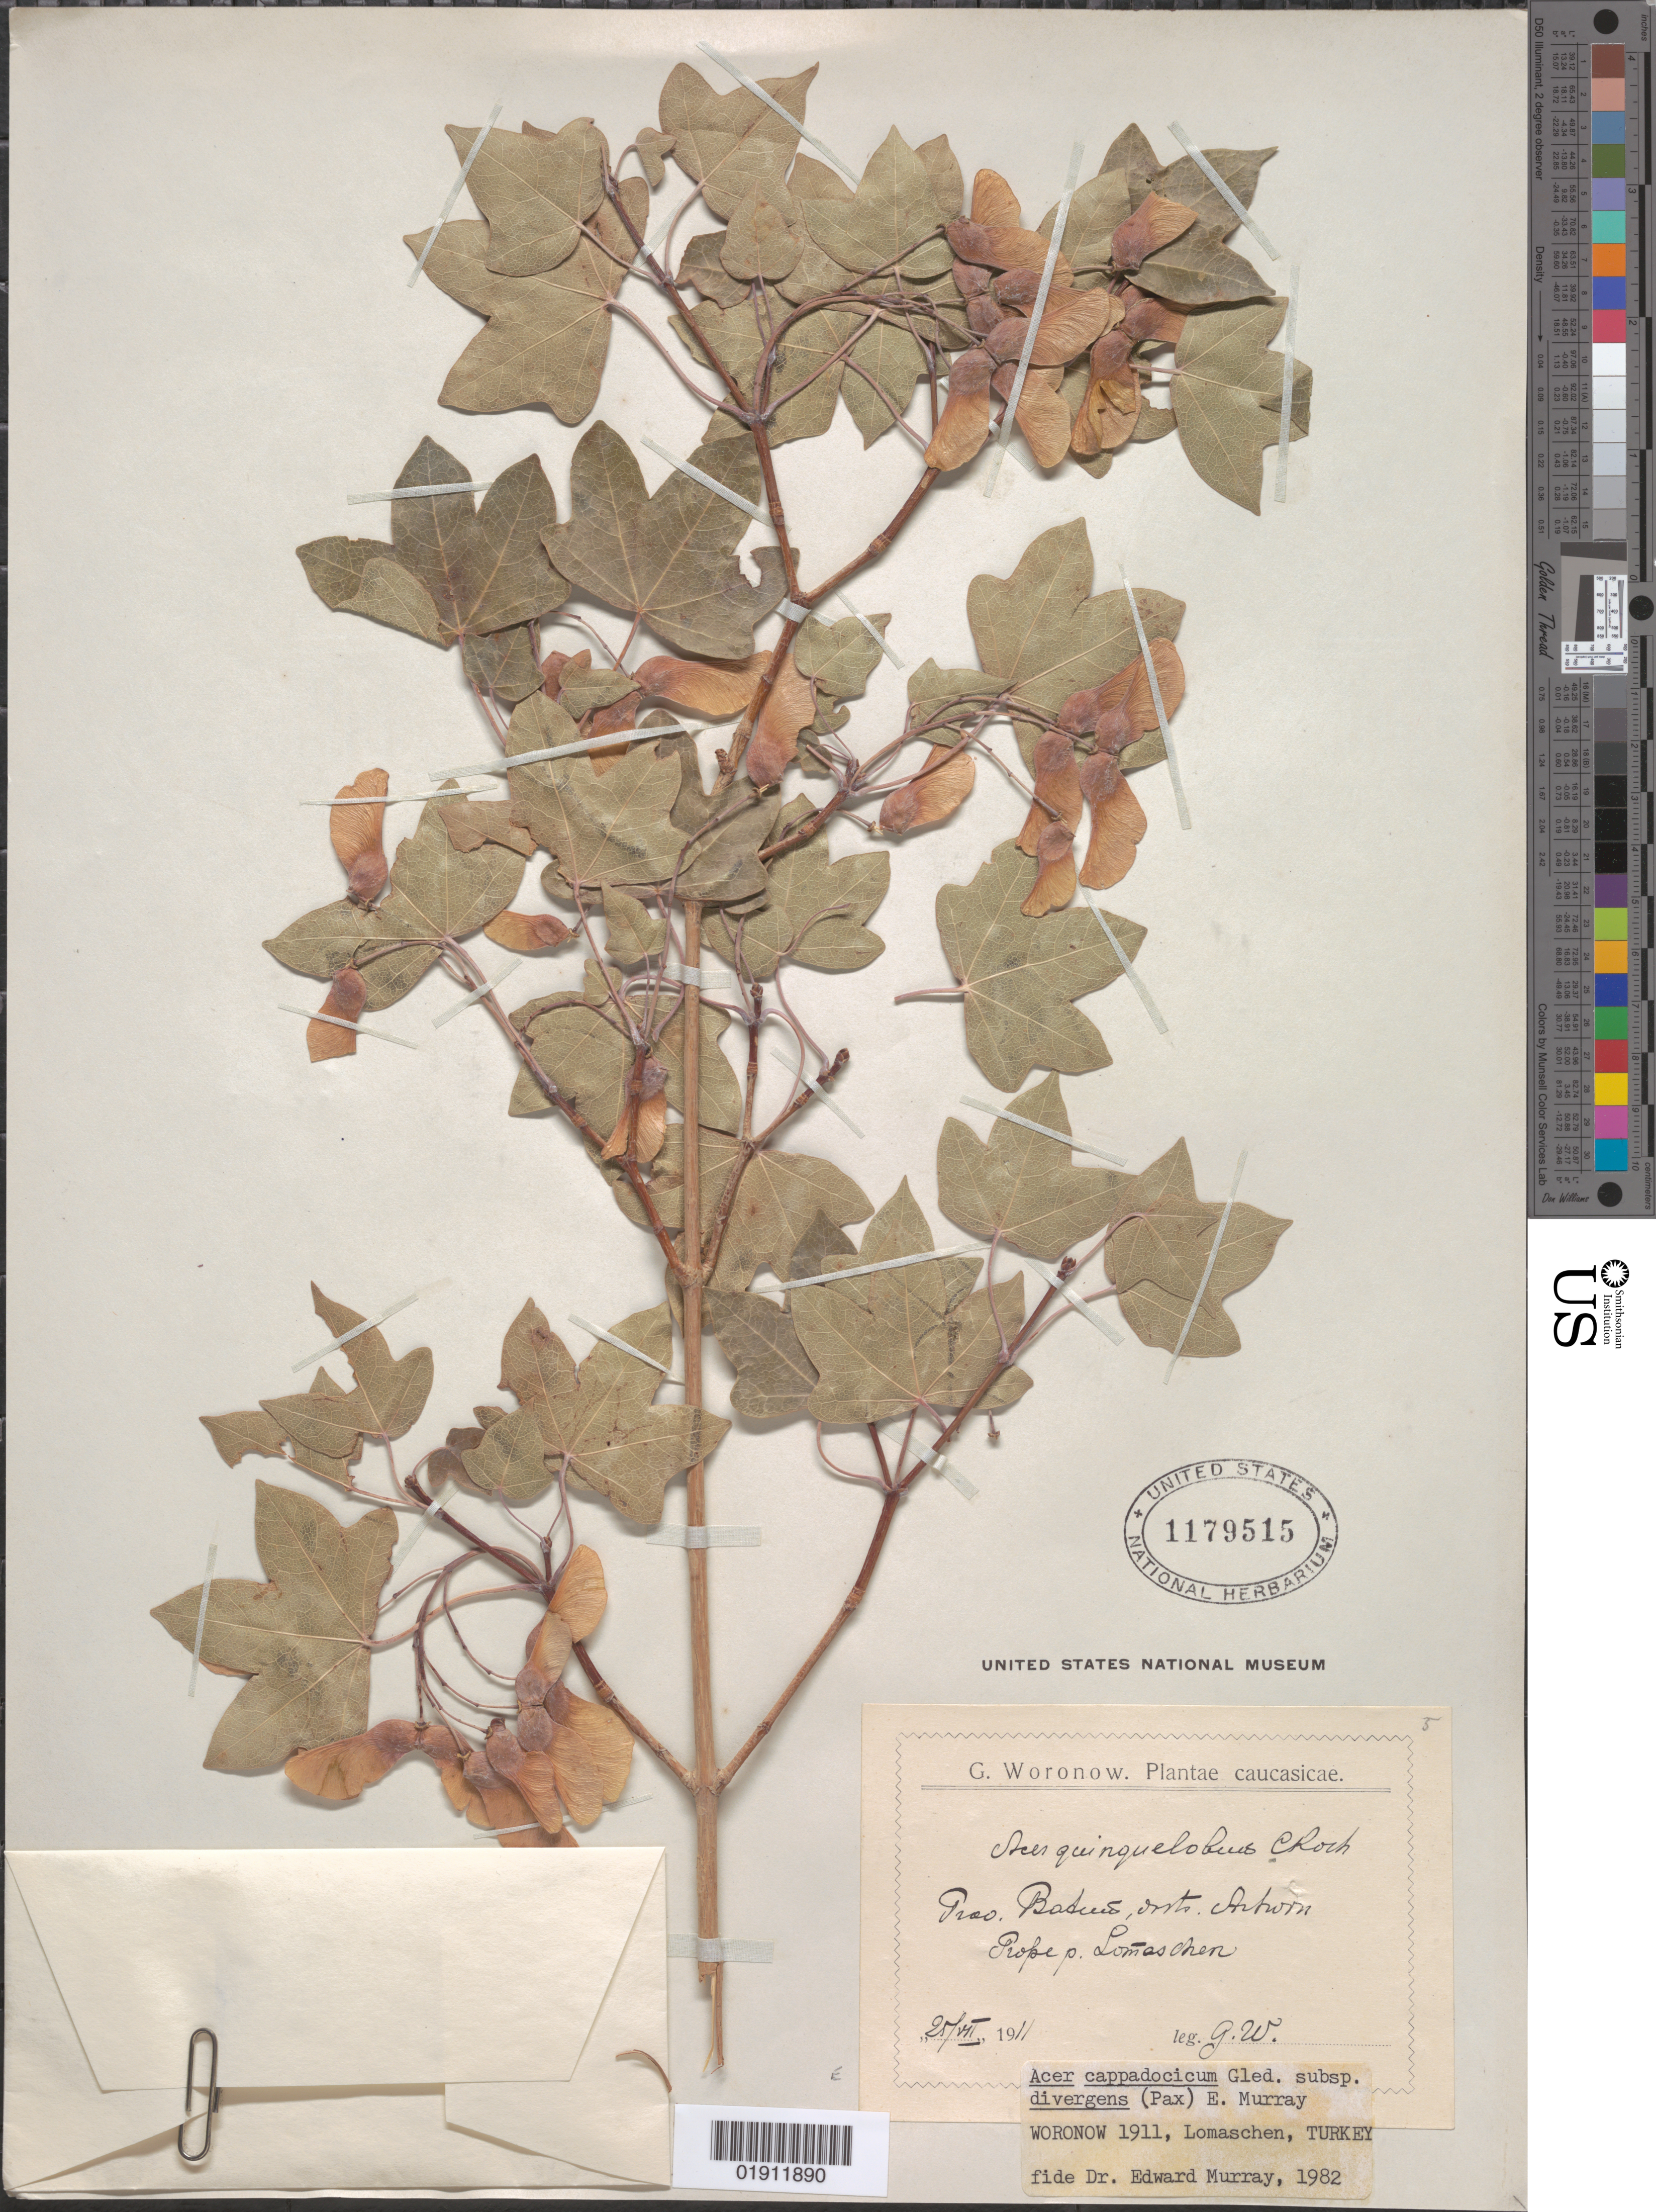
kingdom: Plantae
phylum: Tracheophyta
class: Magnoliopsida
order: Sapindales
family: Sapindaceae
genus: Acer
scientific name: Acer cappadocicum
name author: Gled.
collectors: G. Woronow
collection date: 1911-07-25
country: Turkey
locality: Artvin [?], Lomaschen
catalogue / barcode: US 1179515